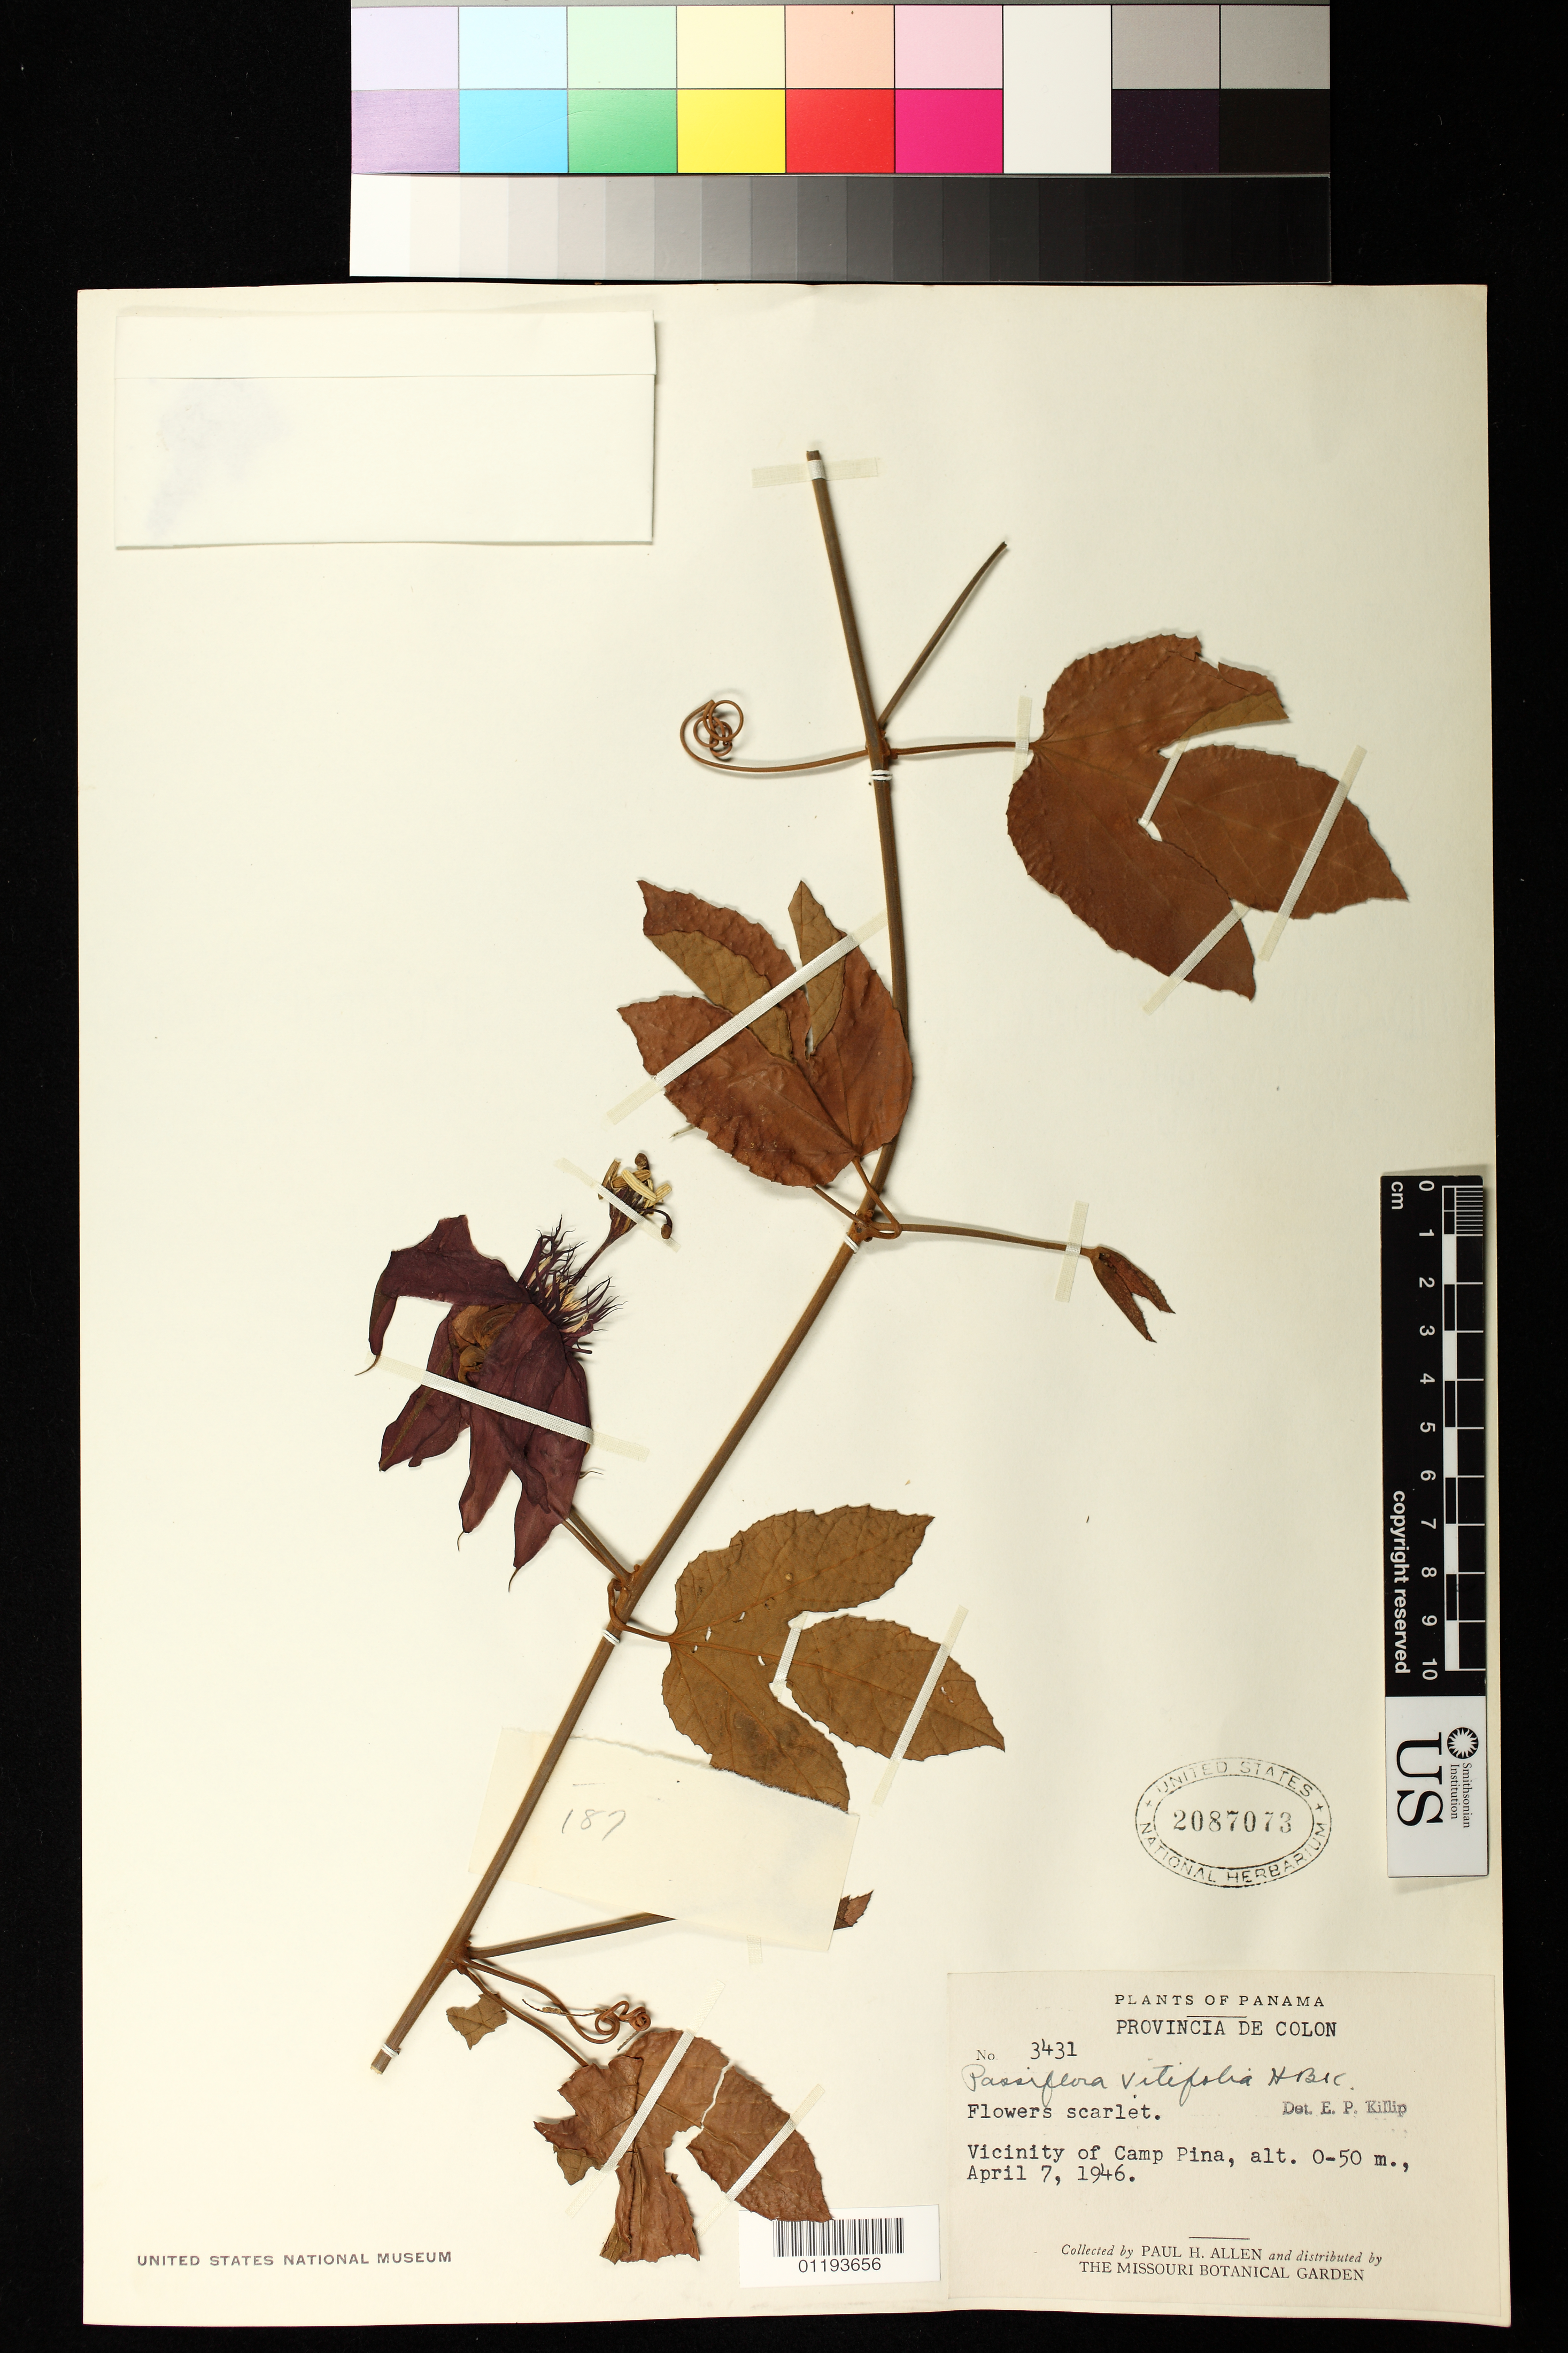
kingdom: Plantae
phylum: Tracheophyta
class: Magnoliopsida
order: Malpighiales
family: Passifloraceae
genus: Passiflora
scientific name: Passiflora vitifolia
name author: Kunth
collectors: P. H. Allen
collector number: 3431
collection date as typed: Apr 7 1946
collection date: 1946-04-07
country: Panama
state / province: Colón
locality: Vicinity of Camp Pina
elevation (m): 0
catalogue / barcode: US 2087073